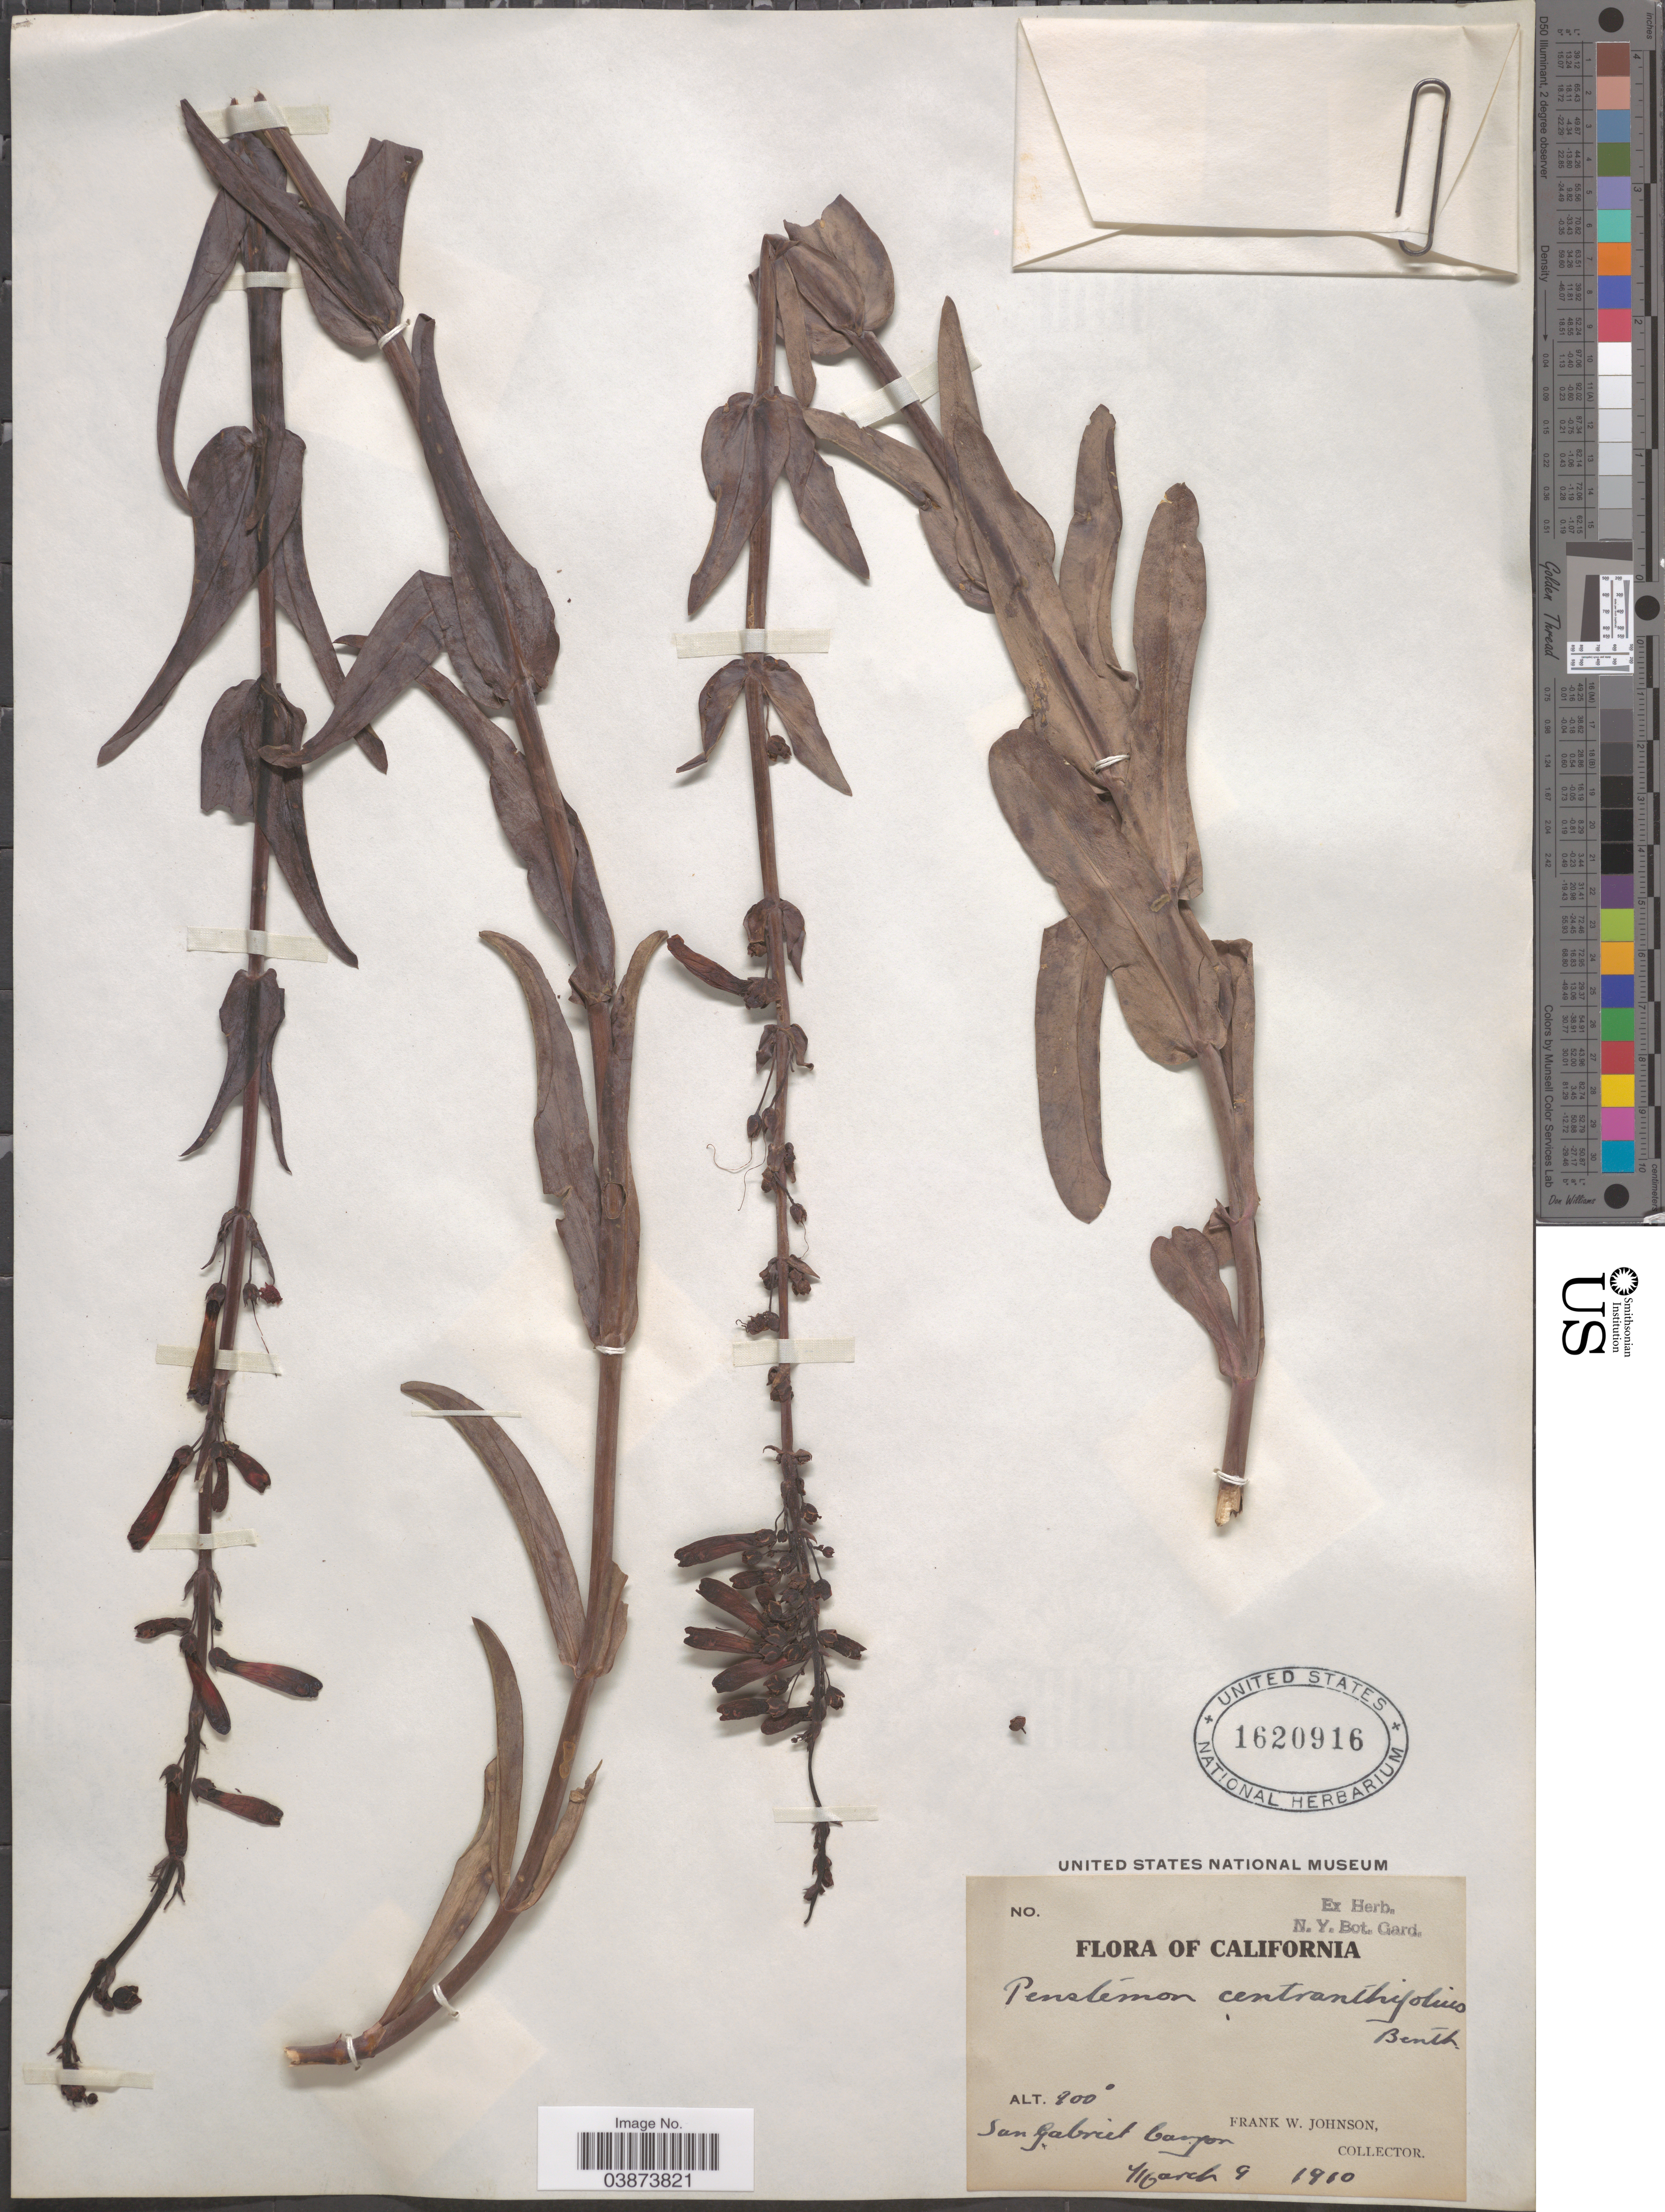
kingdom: Plantae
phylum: Tracheophyta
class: Magnoliopsida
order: Lamiales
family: Plantaginaceae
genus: Penstemon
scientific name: Penstemon centranthifolius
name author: Benth.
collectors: F. W. Johnson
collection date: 1910-03-09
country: United States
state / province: California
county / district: Los Angeles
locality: San Gabriel Canyon.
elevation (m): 274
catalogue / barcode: US 1620916